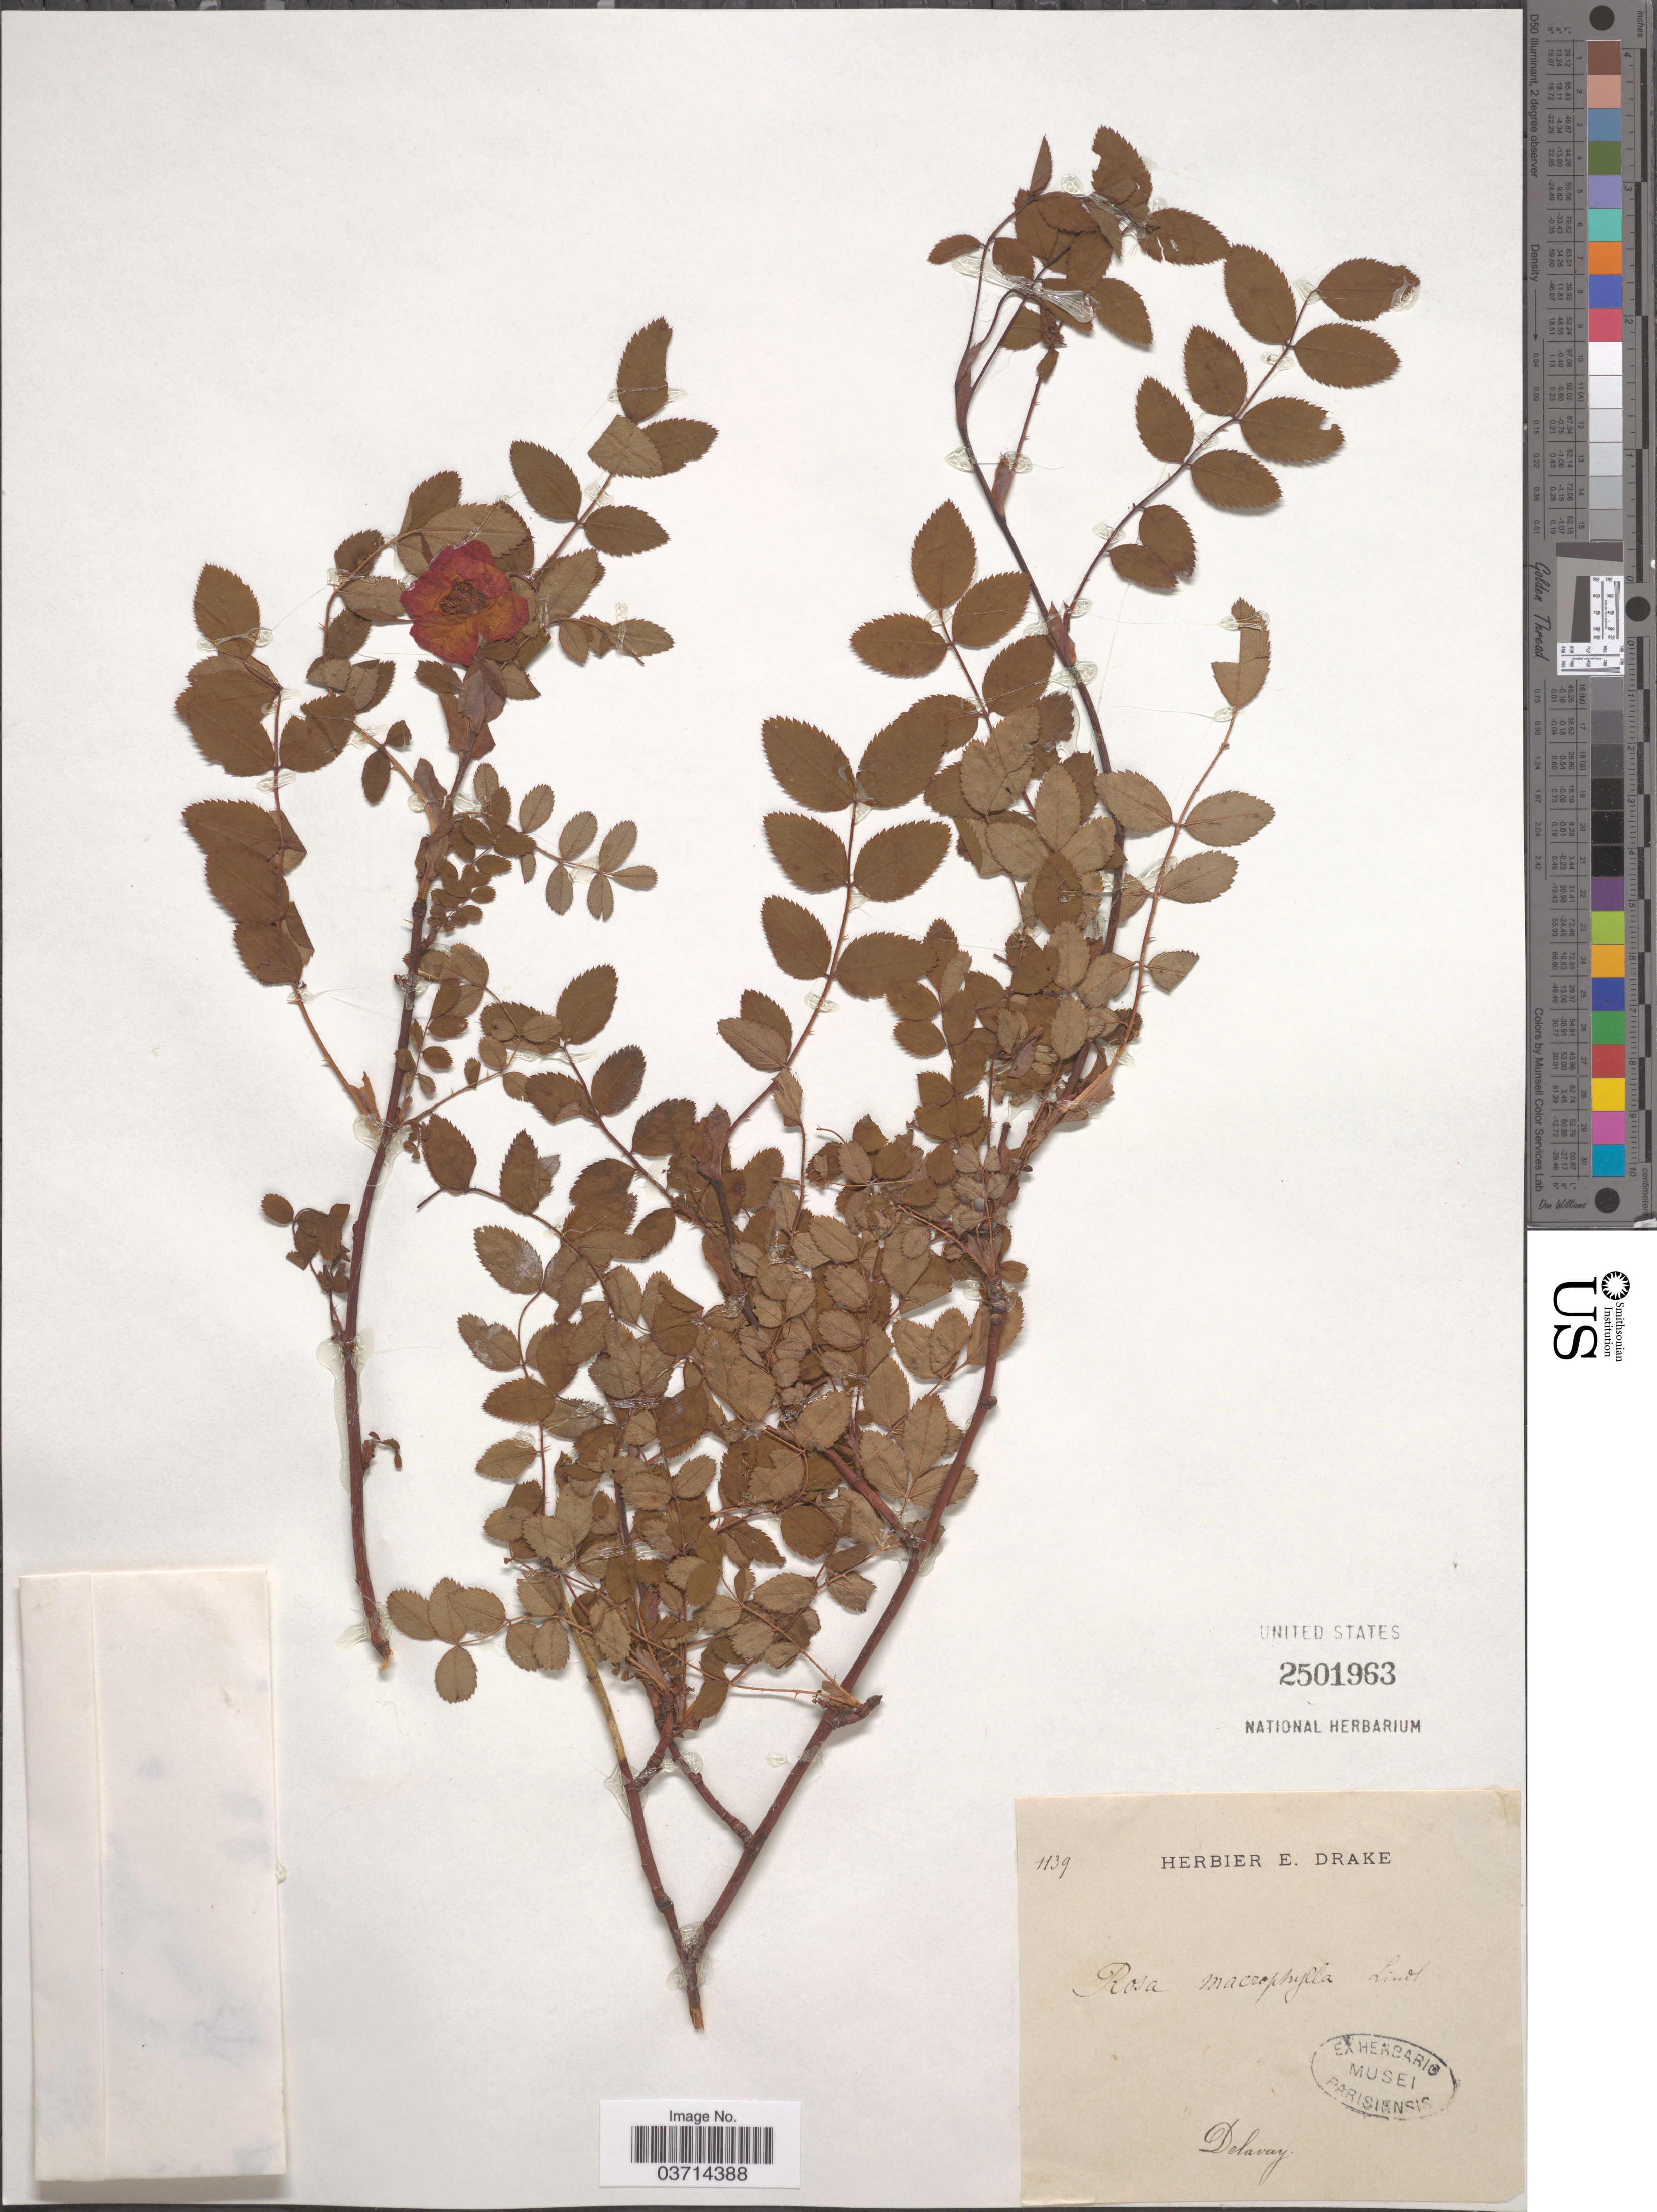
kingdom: Plantae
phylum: Tracheophyta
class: Magnoliopsida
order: Rosales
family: Rosaceae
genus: Rosa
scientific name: Rosa macrophylla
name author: Lindl.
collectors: Delavay, --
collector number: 1139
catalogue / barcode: US 2501963